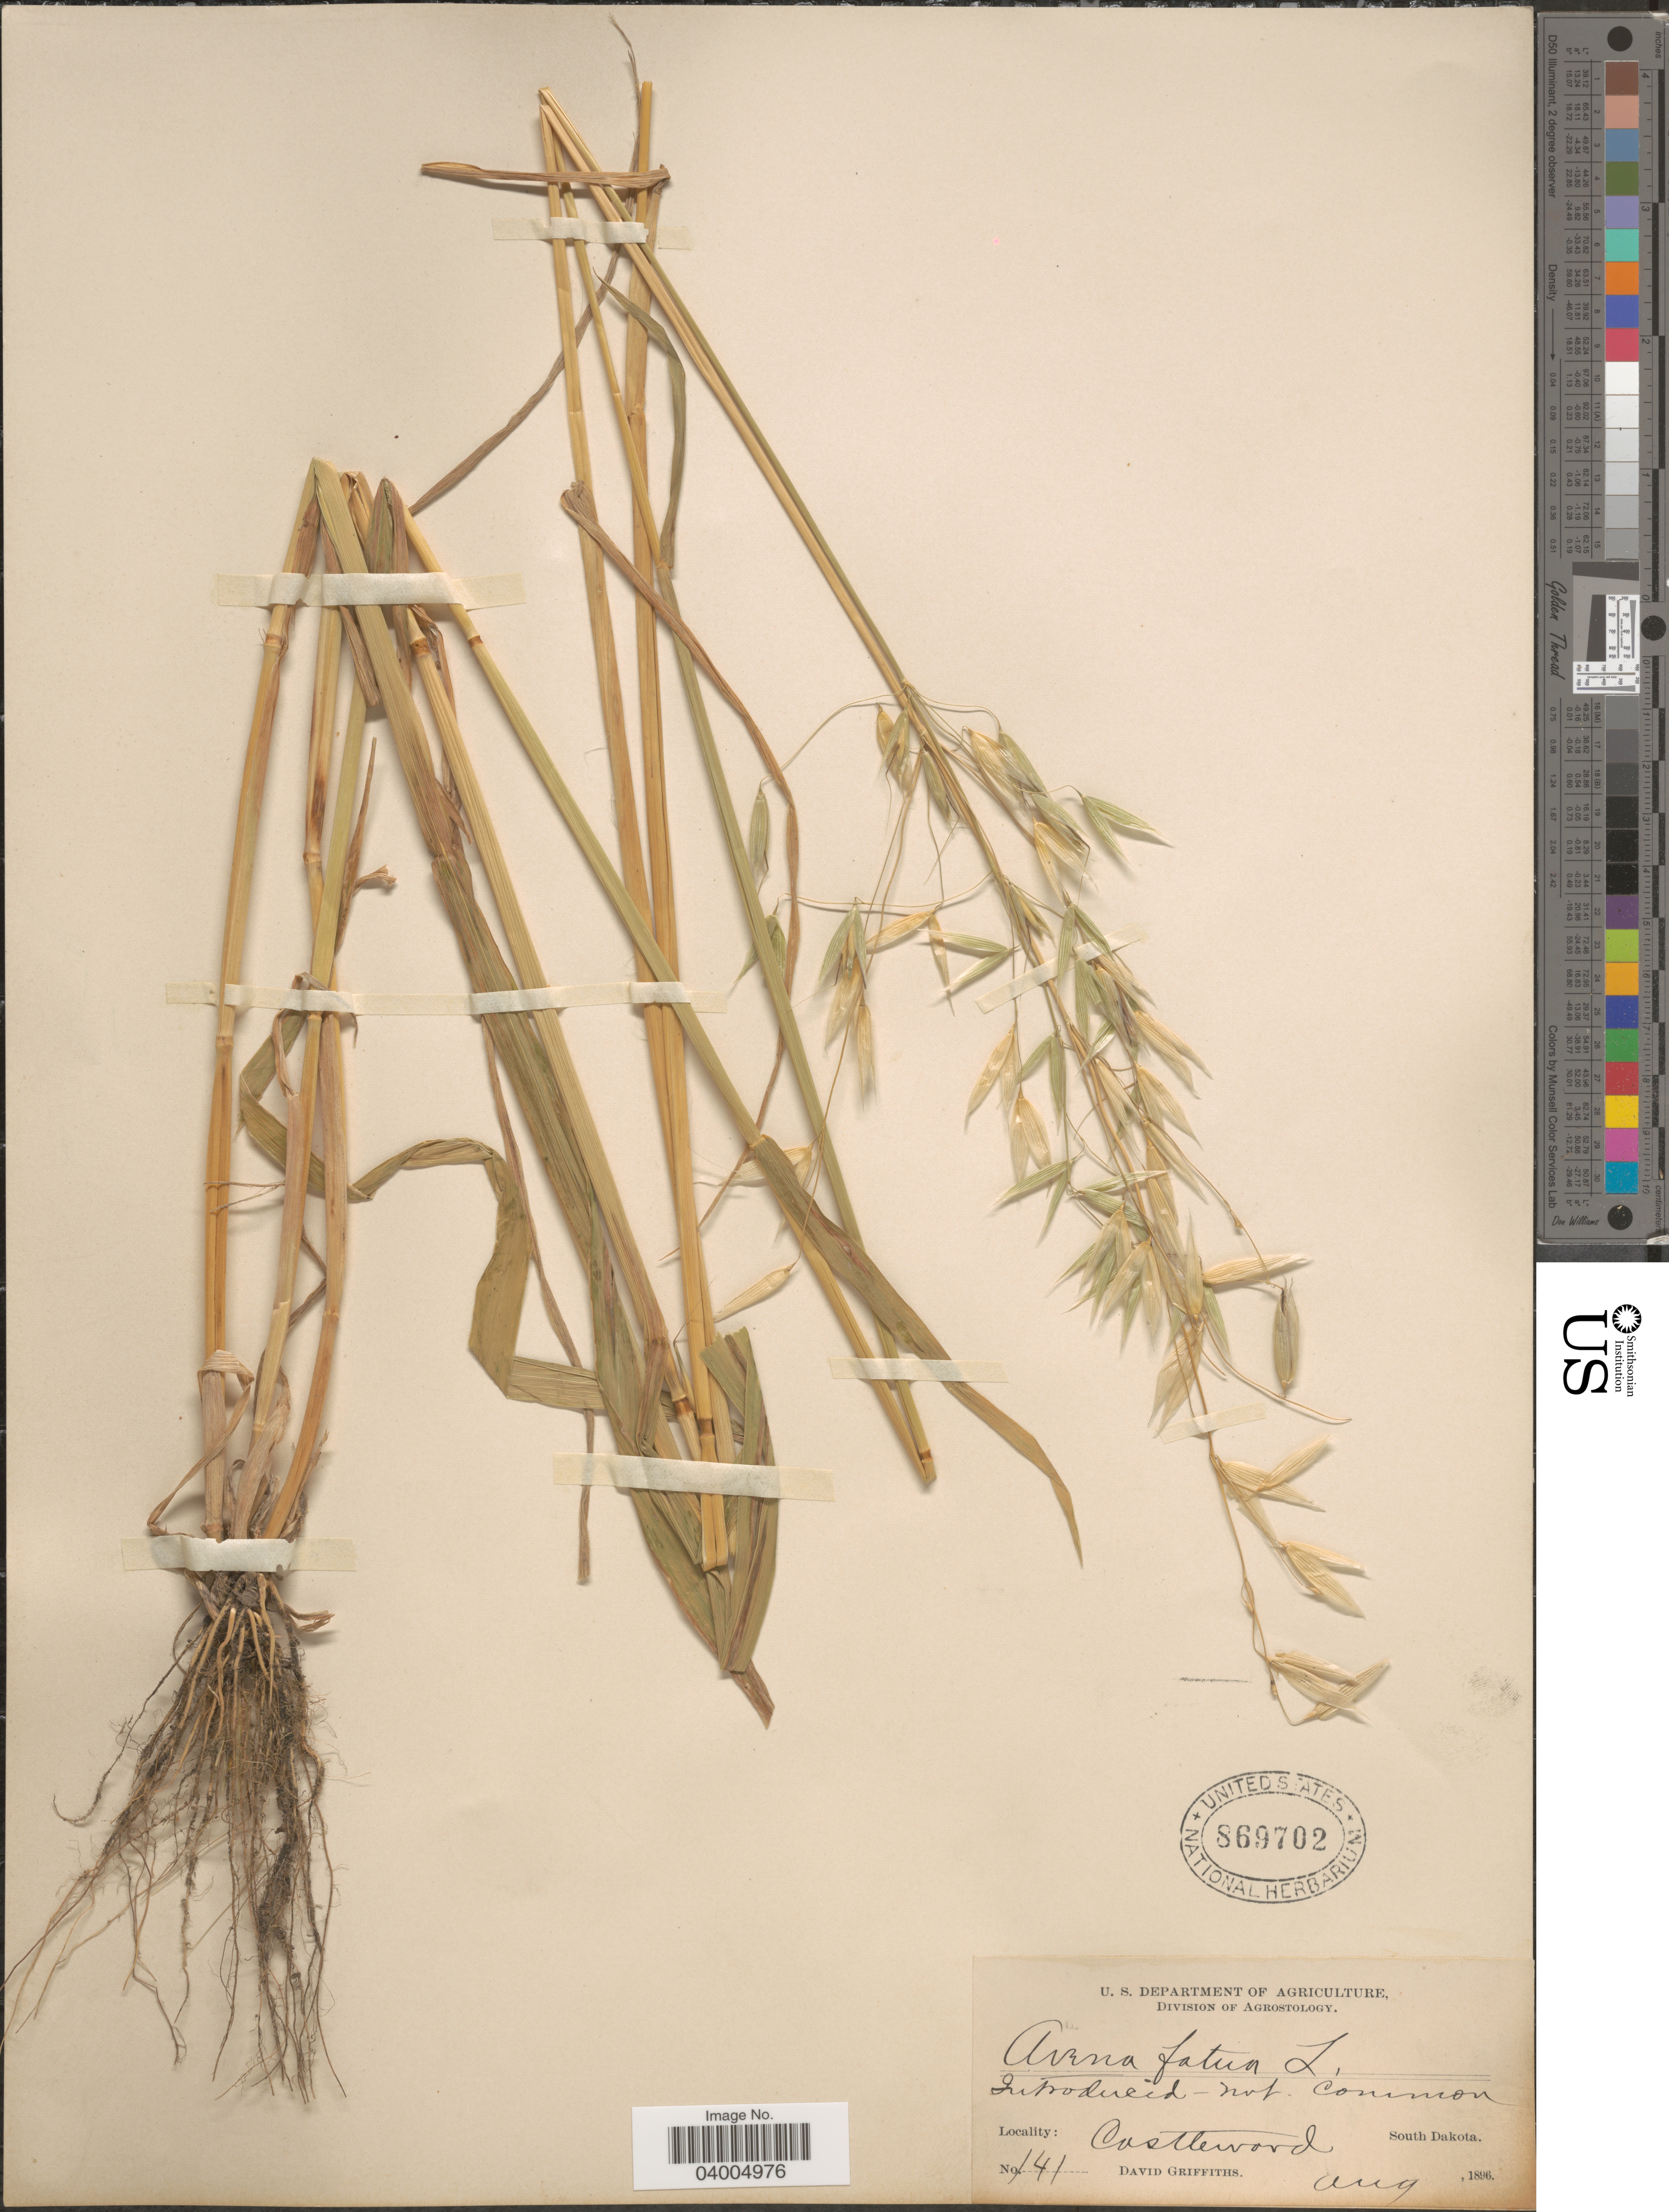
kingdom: Plantae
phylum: Tracheophyta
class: Liliopsida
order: Poales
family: Poaceae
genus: Avena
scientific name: Avena fatua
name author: L.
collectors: D. Griffiths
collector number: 141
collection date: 1896-08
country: United States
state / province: South Dakota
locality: Castleward.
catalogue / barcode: US 869702